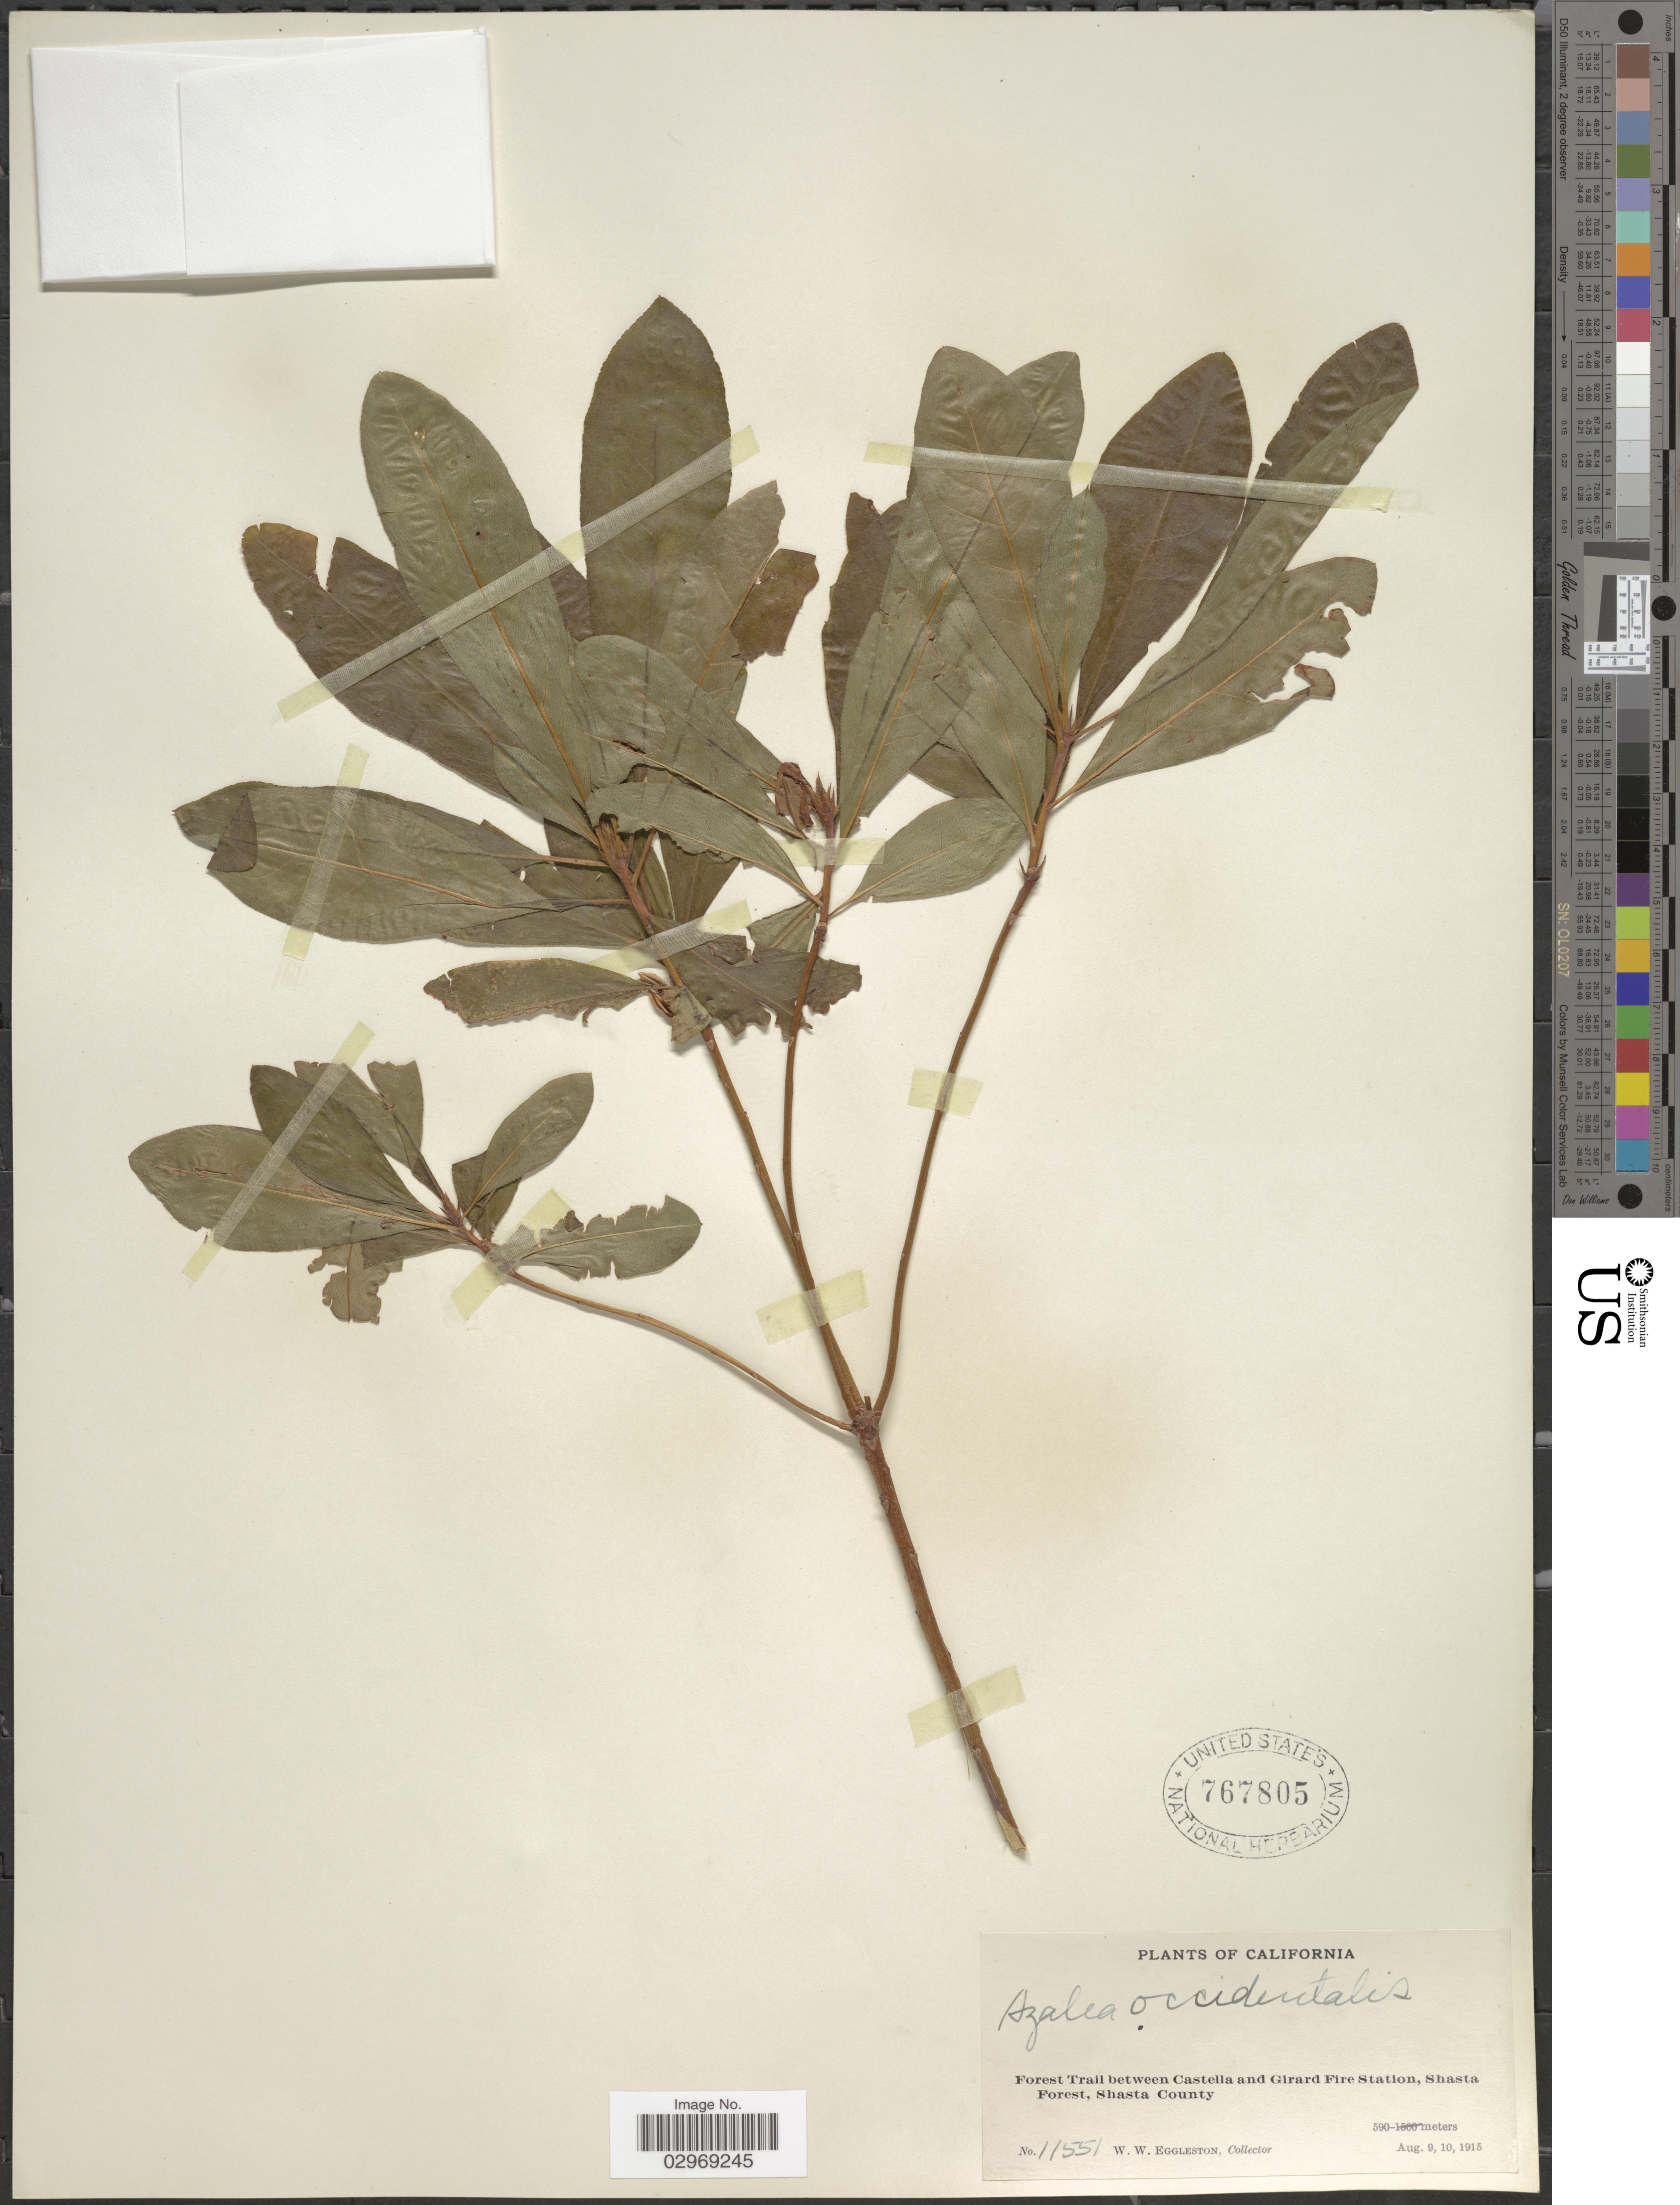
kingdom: Plantae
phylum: Tracheophyta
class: Magnoliopsida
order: Ericales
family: Ericaceae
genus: Rhododendron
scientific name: Rhododendron occidentale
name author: (Torr. & A. Gray) A. Gray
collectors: W. W. Eggleston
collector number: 11551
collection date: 1915-08-09/1915-08-10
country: United States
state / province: California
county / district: Shasta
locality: Forest Trail between Castella and Girard Fire Station, Shasta Forest, Shasta County.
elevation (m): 590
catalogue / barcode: US 767805